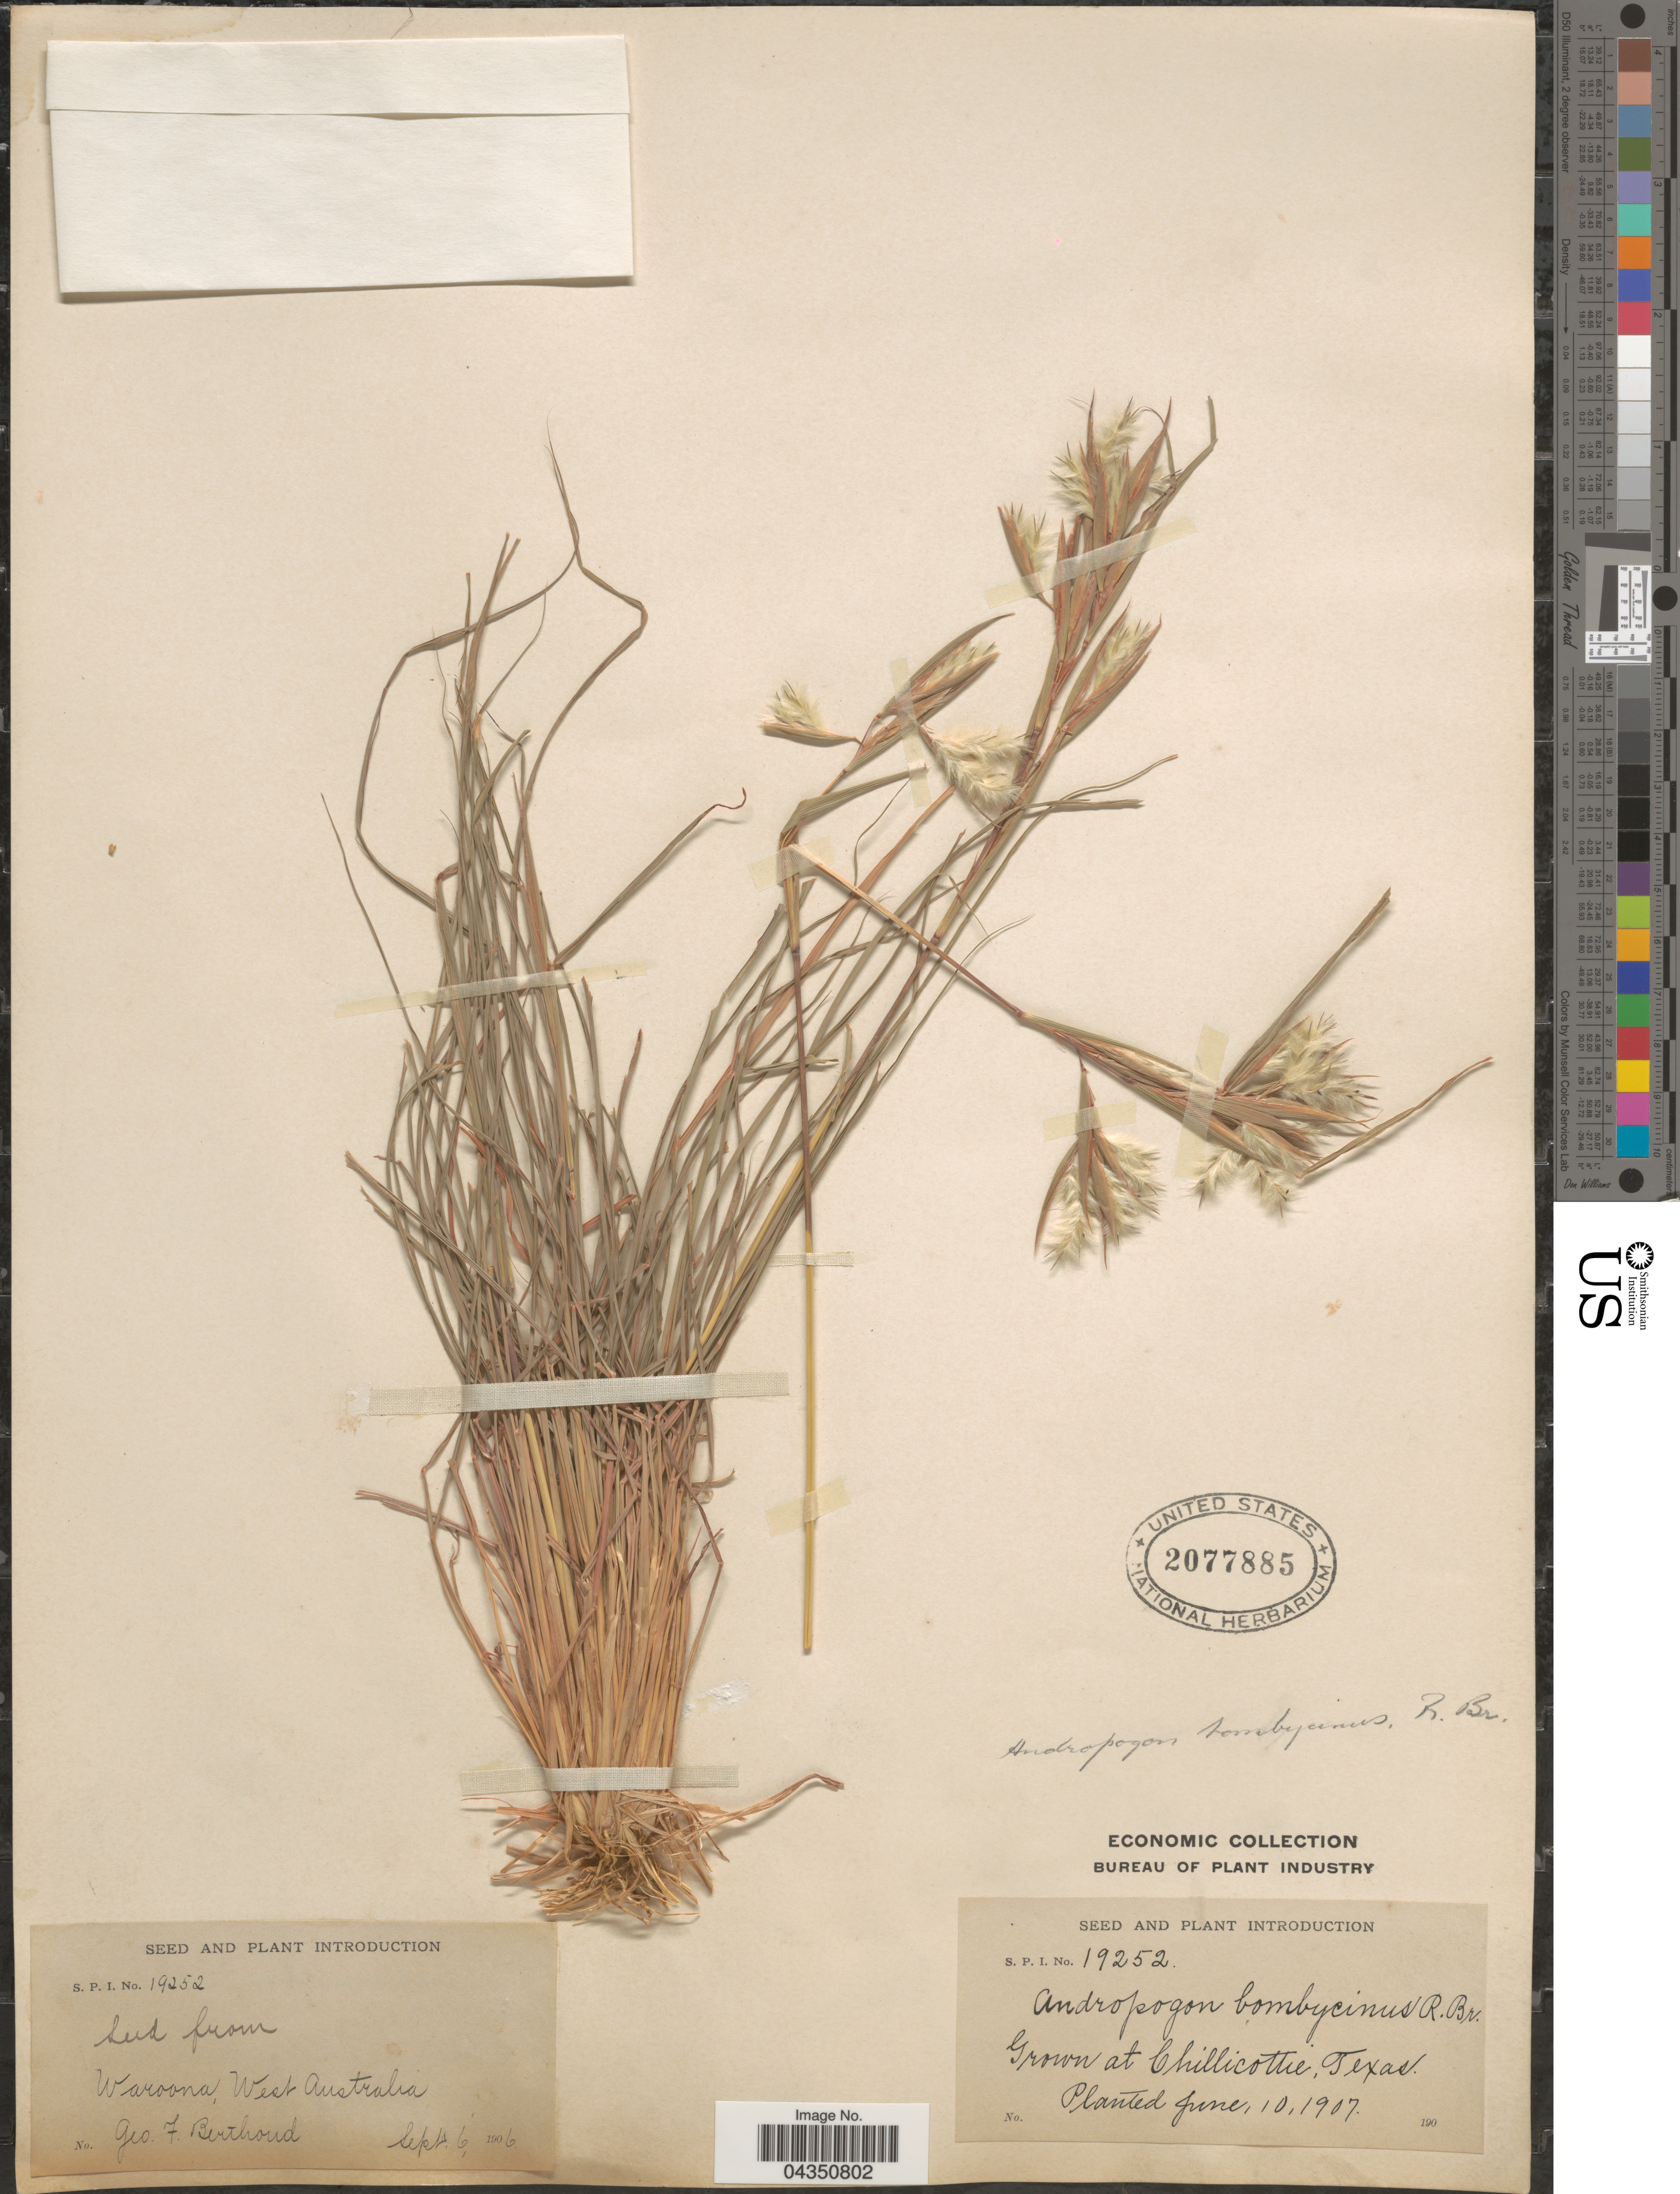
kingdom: Plantae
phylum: Tracheophyta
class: Liliopsida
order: Poales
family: Poaceae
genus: Cymbopogon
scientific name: Cymbopogon schoenanthus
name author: (L.) Spreng.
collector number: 19252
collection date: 1907-06-10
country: United States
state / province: Texas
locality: At Chillicottie.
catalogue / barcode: US 2077885-2